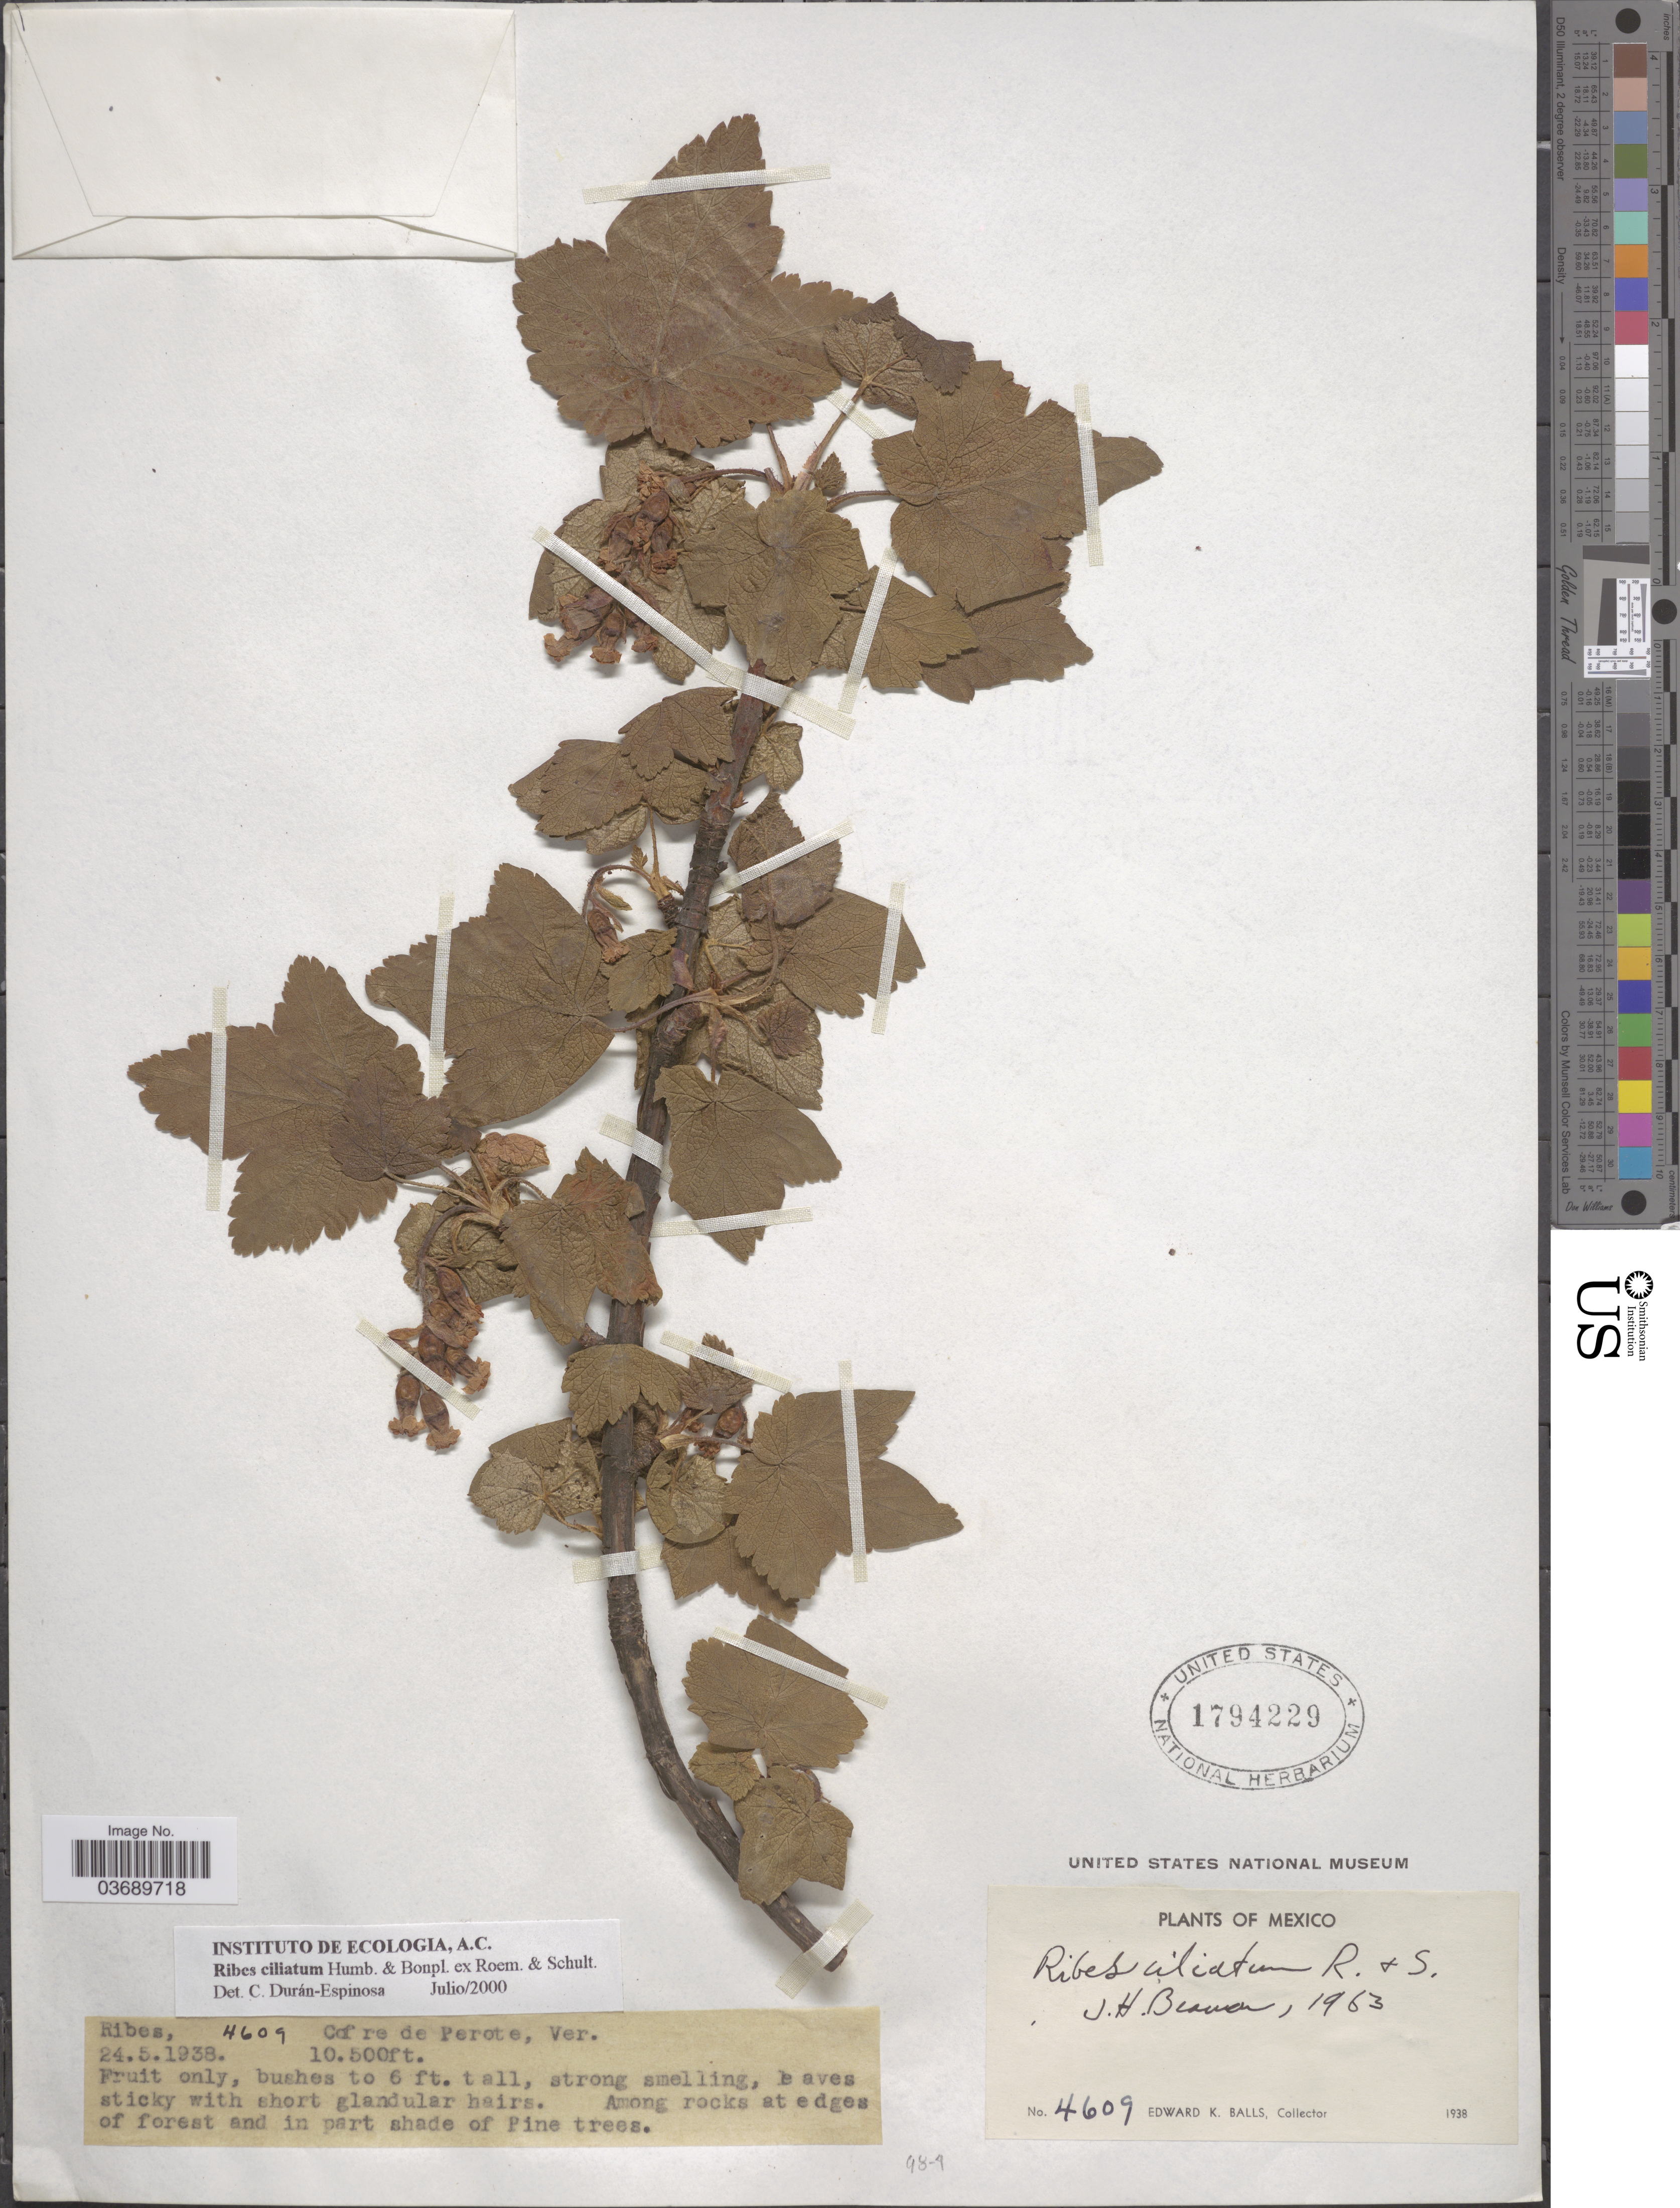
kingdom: Plantae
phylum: Tracheophyta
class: Magnoliopsida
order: Saxifragales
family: Grossulariaceae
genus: Ribes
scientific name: Ribes ciliatum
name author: Humb. & Bonpl. ex Roem. & Schult.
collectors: E. K. Balls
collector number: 4609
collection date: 1938-05-24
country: Mexico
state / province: Veracruz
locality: Coffre de Perote, Ver.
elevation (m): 3200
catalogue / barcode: US 1794229